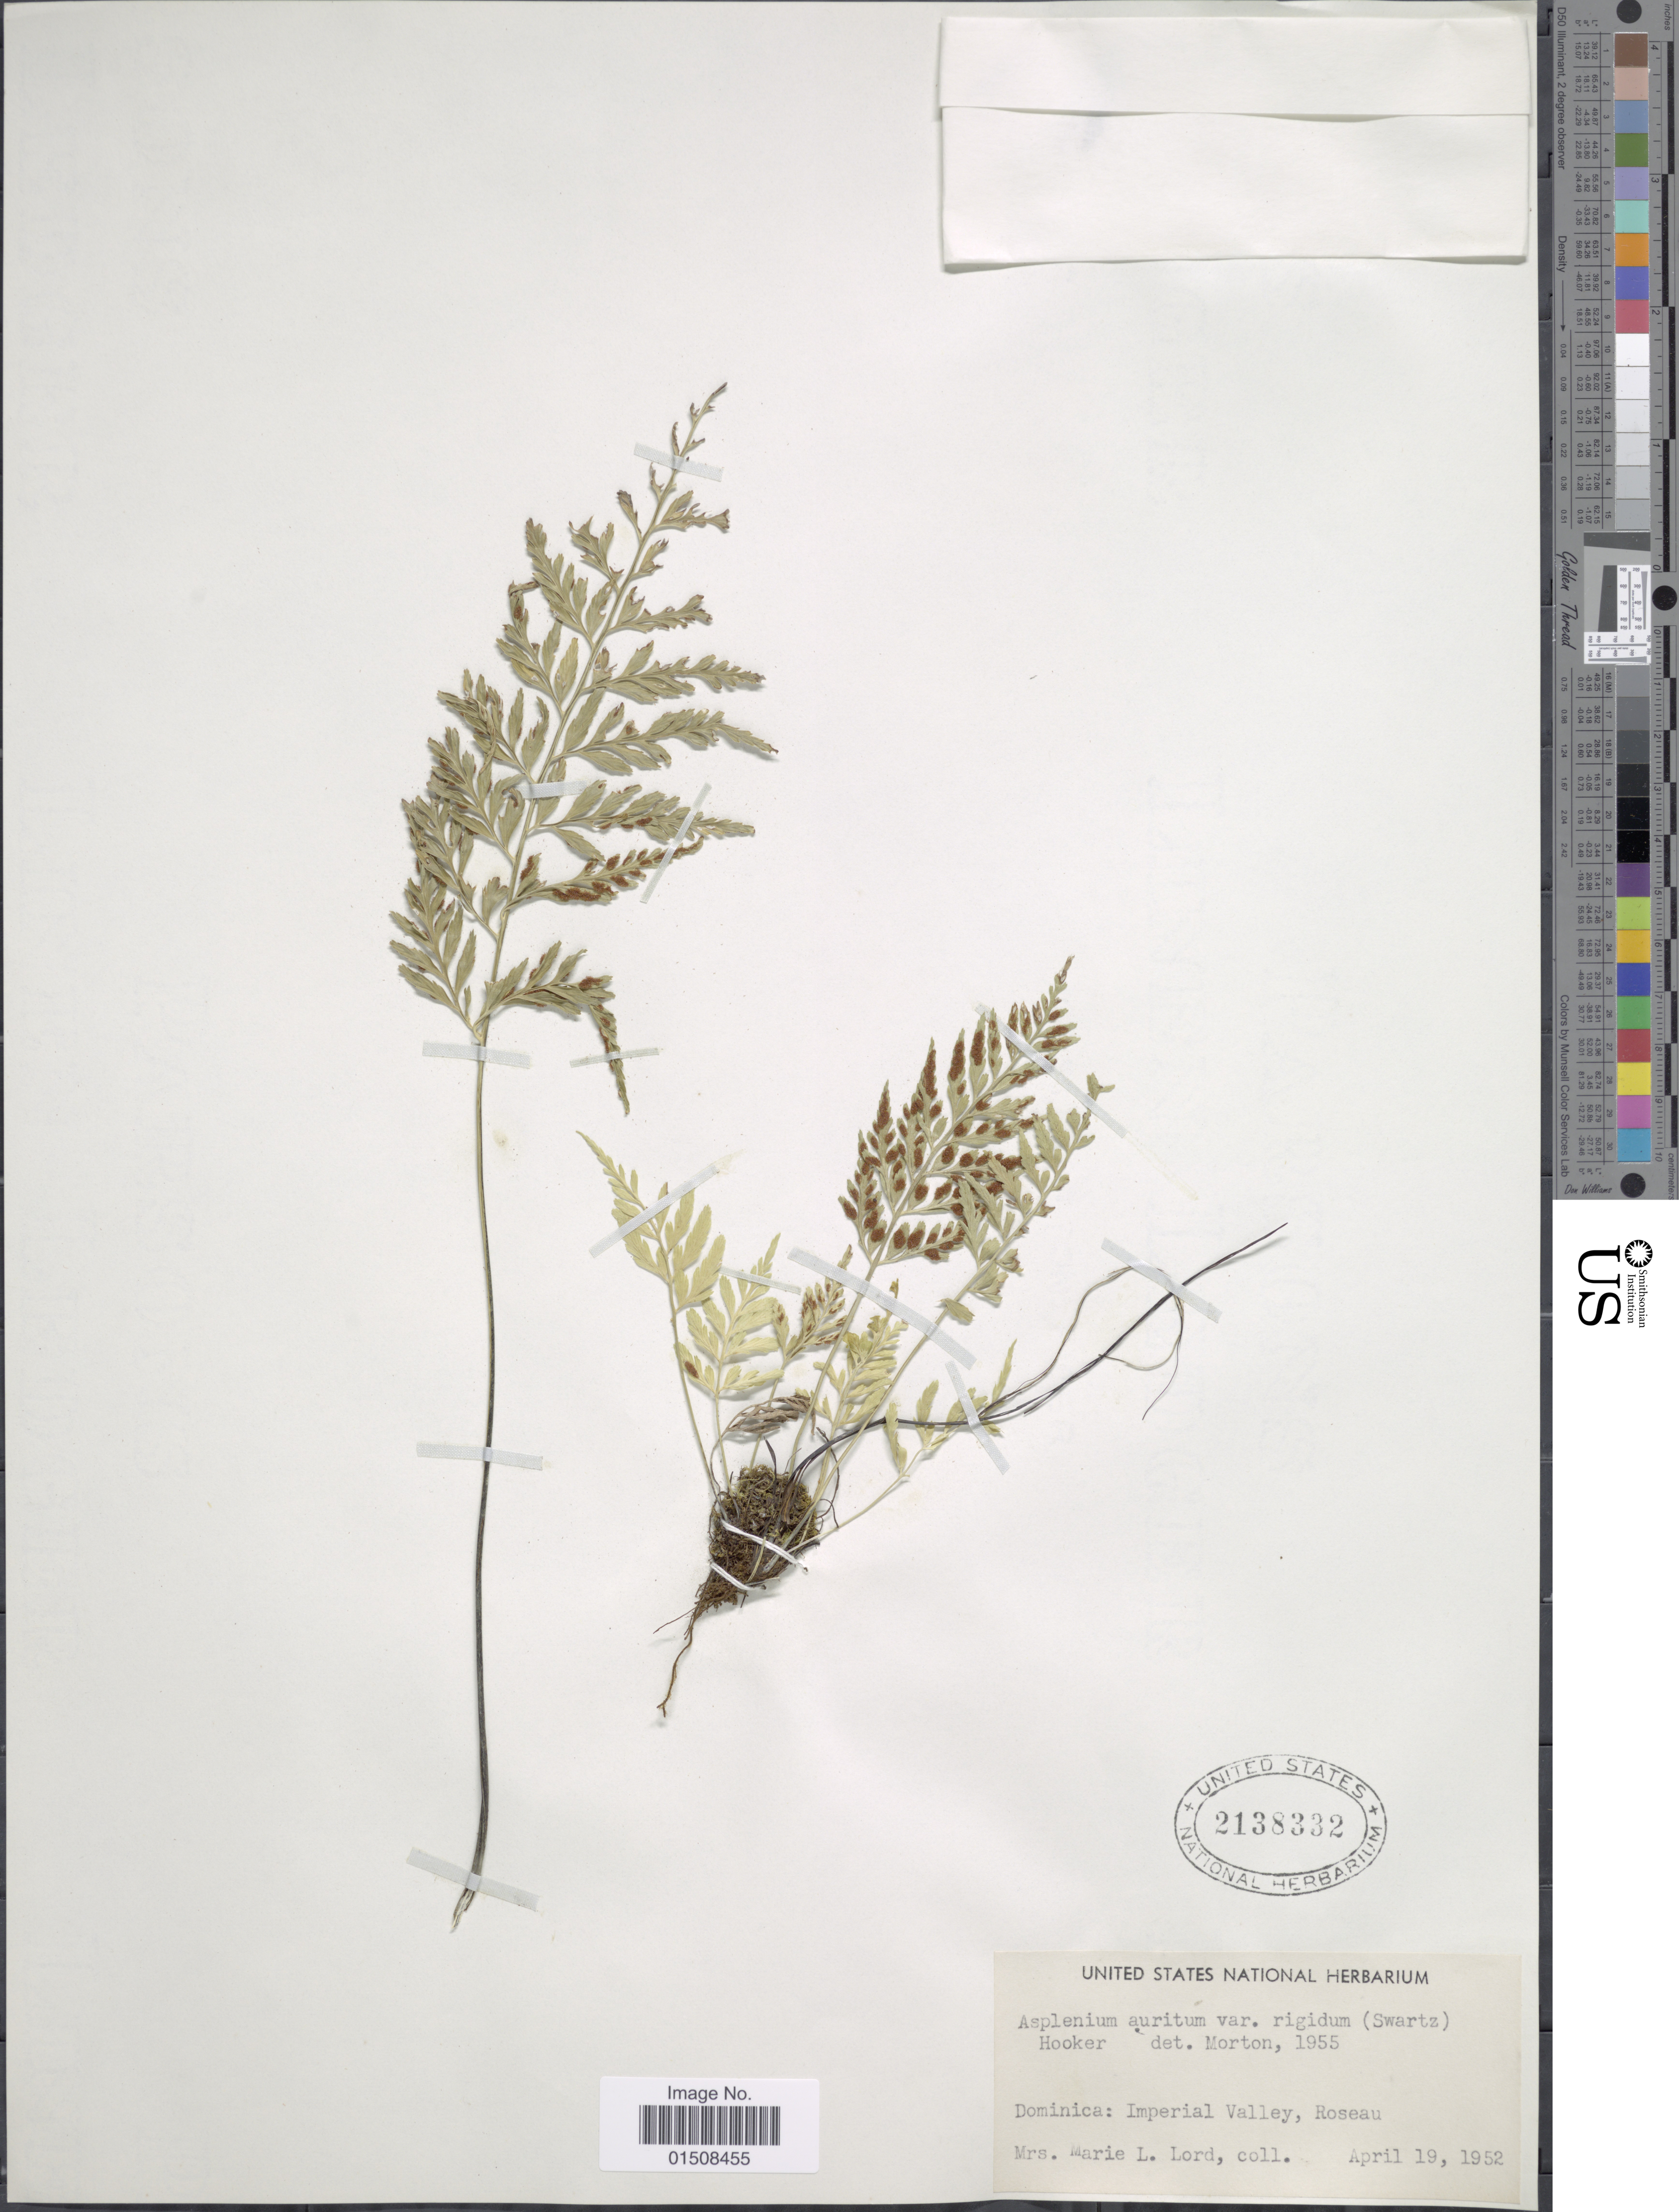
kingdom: Plantae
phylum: Tracheophyta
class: Polypodiopsida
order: Polypodiales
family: Aspleniaceae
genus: Asplenium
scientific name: Asplenium auritum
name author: Sw.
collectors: M. Lord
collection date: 1952-04-19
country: Dominica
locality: Imperial Valley, Roseau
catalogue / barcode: US 2138332